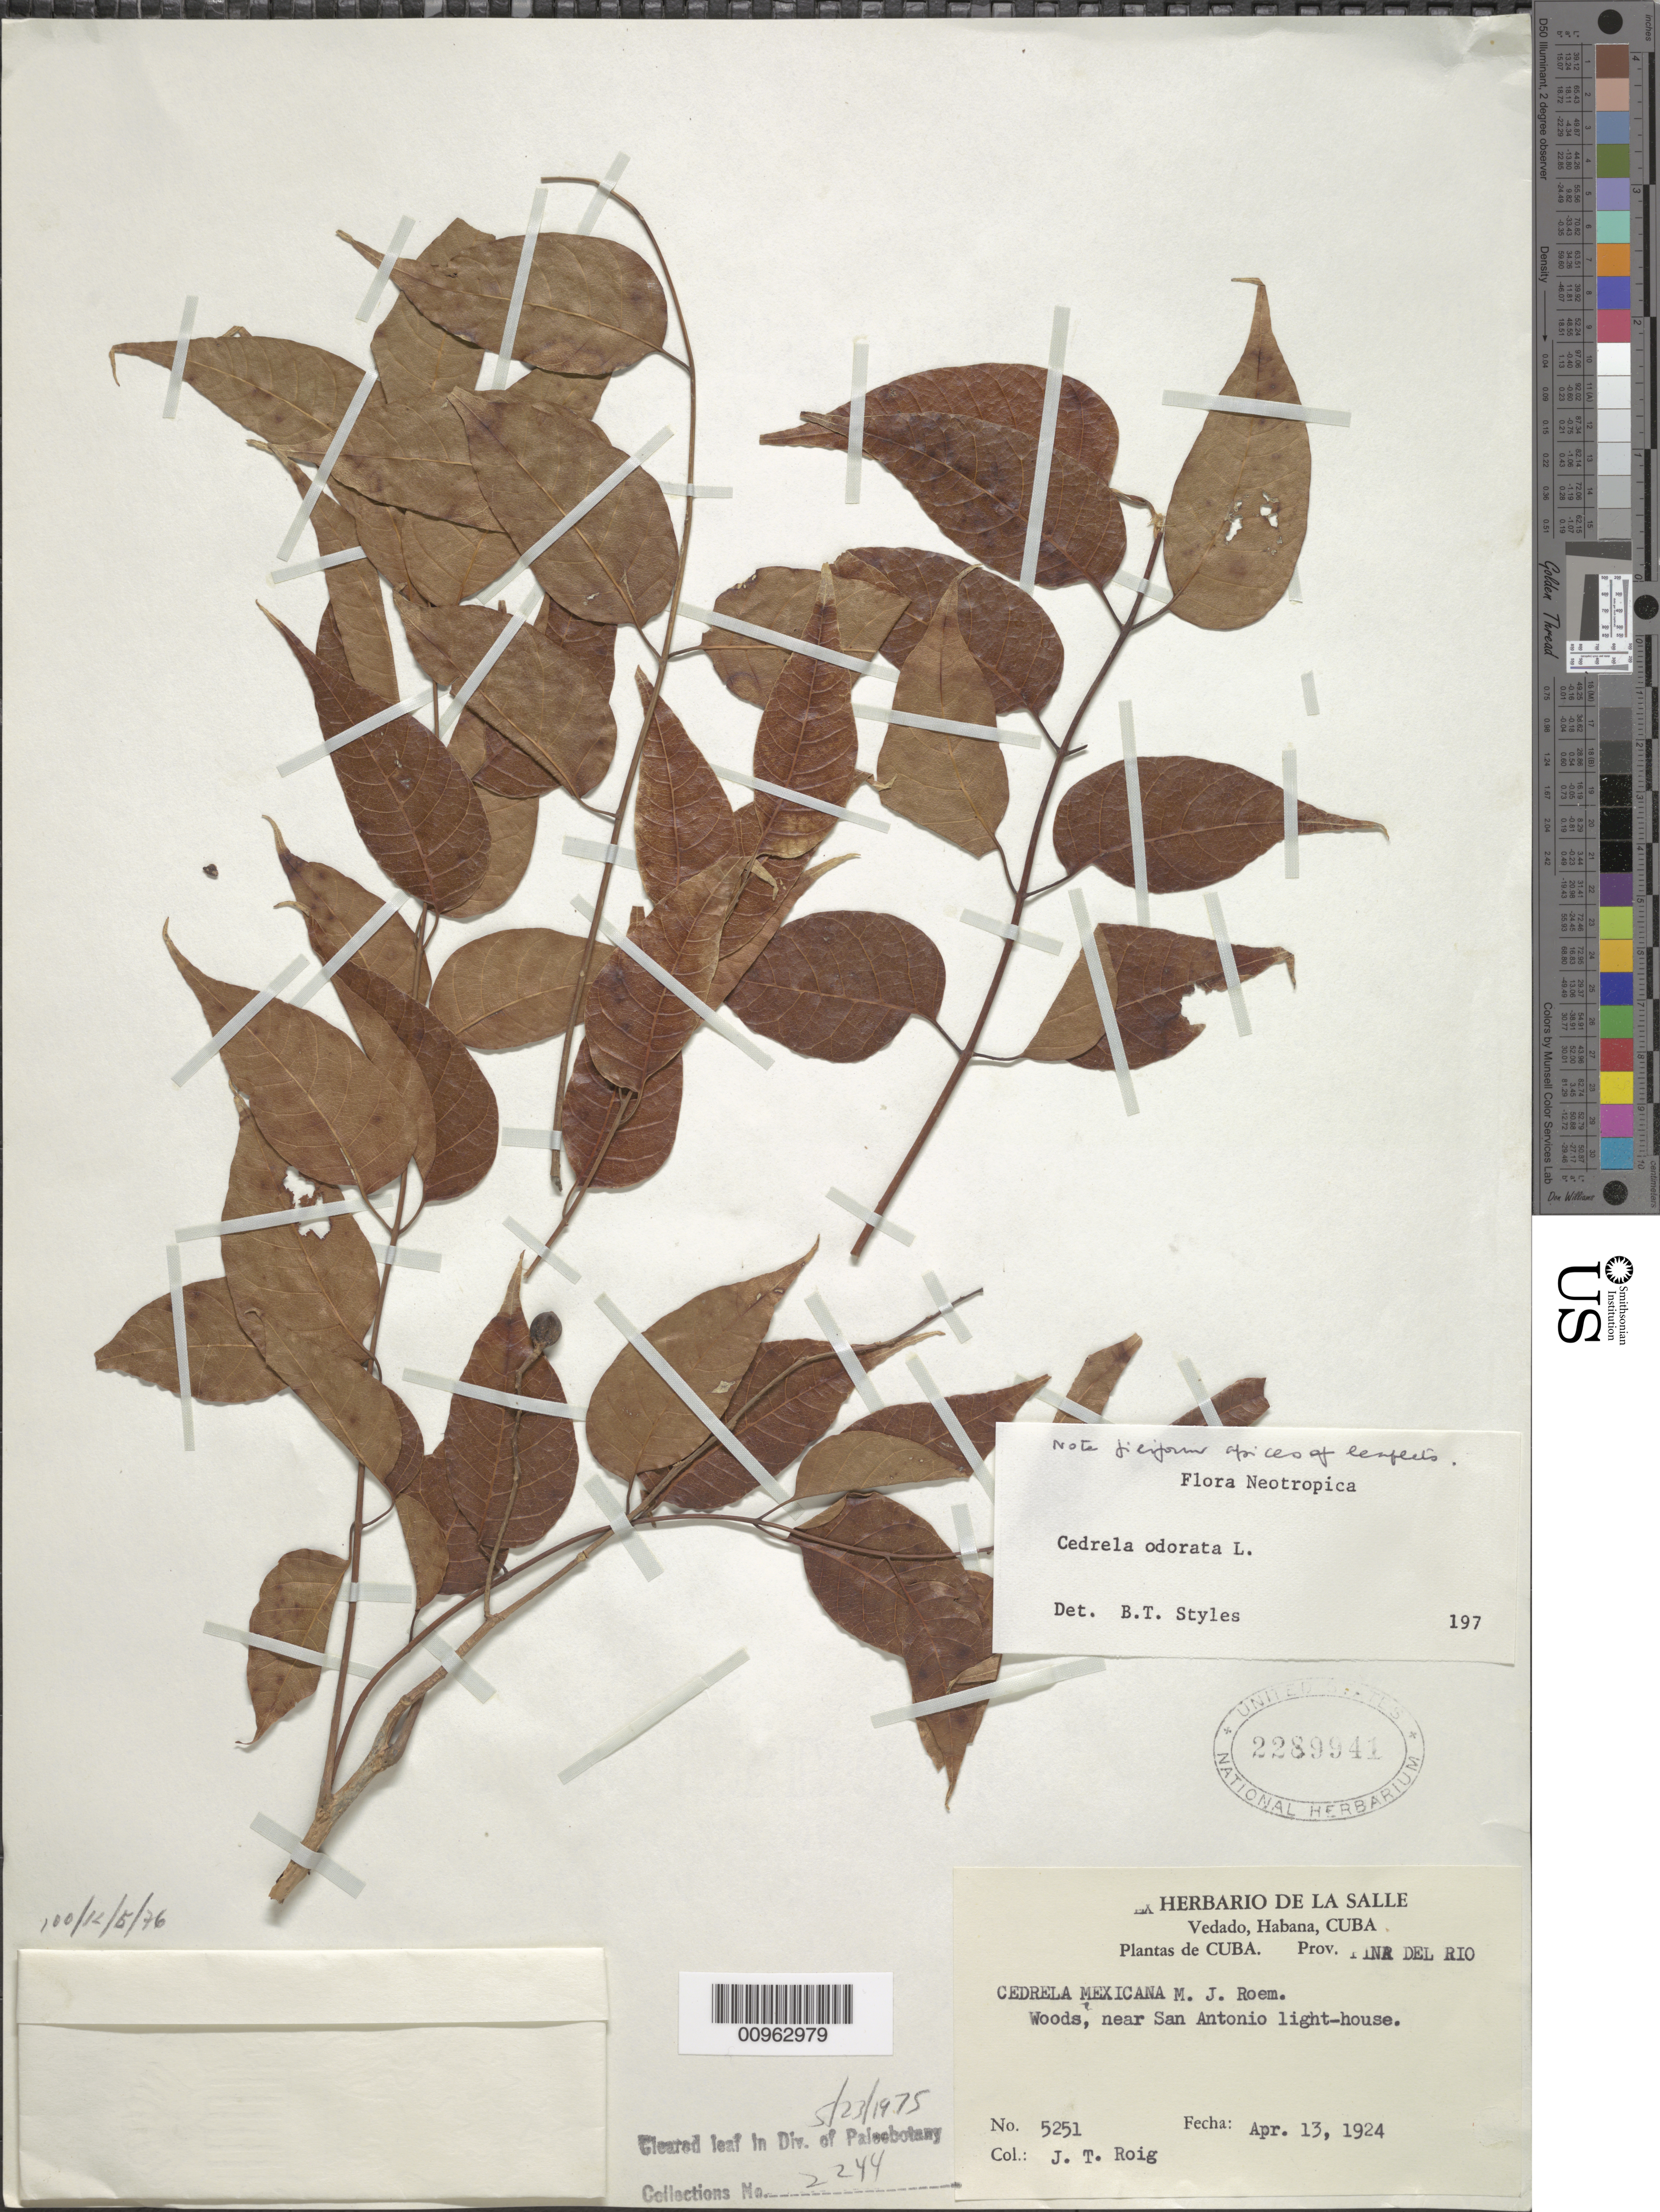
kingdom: Plantae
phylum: Tracheophyta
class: Magnoliopsida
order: Sapindales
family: Meliaceae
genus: Cedrela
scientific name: Cedrela odorata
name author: L.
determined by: Styles, B. T.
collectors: J. Roig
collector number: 5251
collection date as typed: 13 Apr 1924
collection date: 1924-04-13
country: Cuba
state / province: Pinar del Rio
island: Cuba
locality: Near San Antonio light-house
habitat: Woods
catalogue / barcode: US 2289941